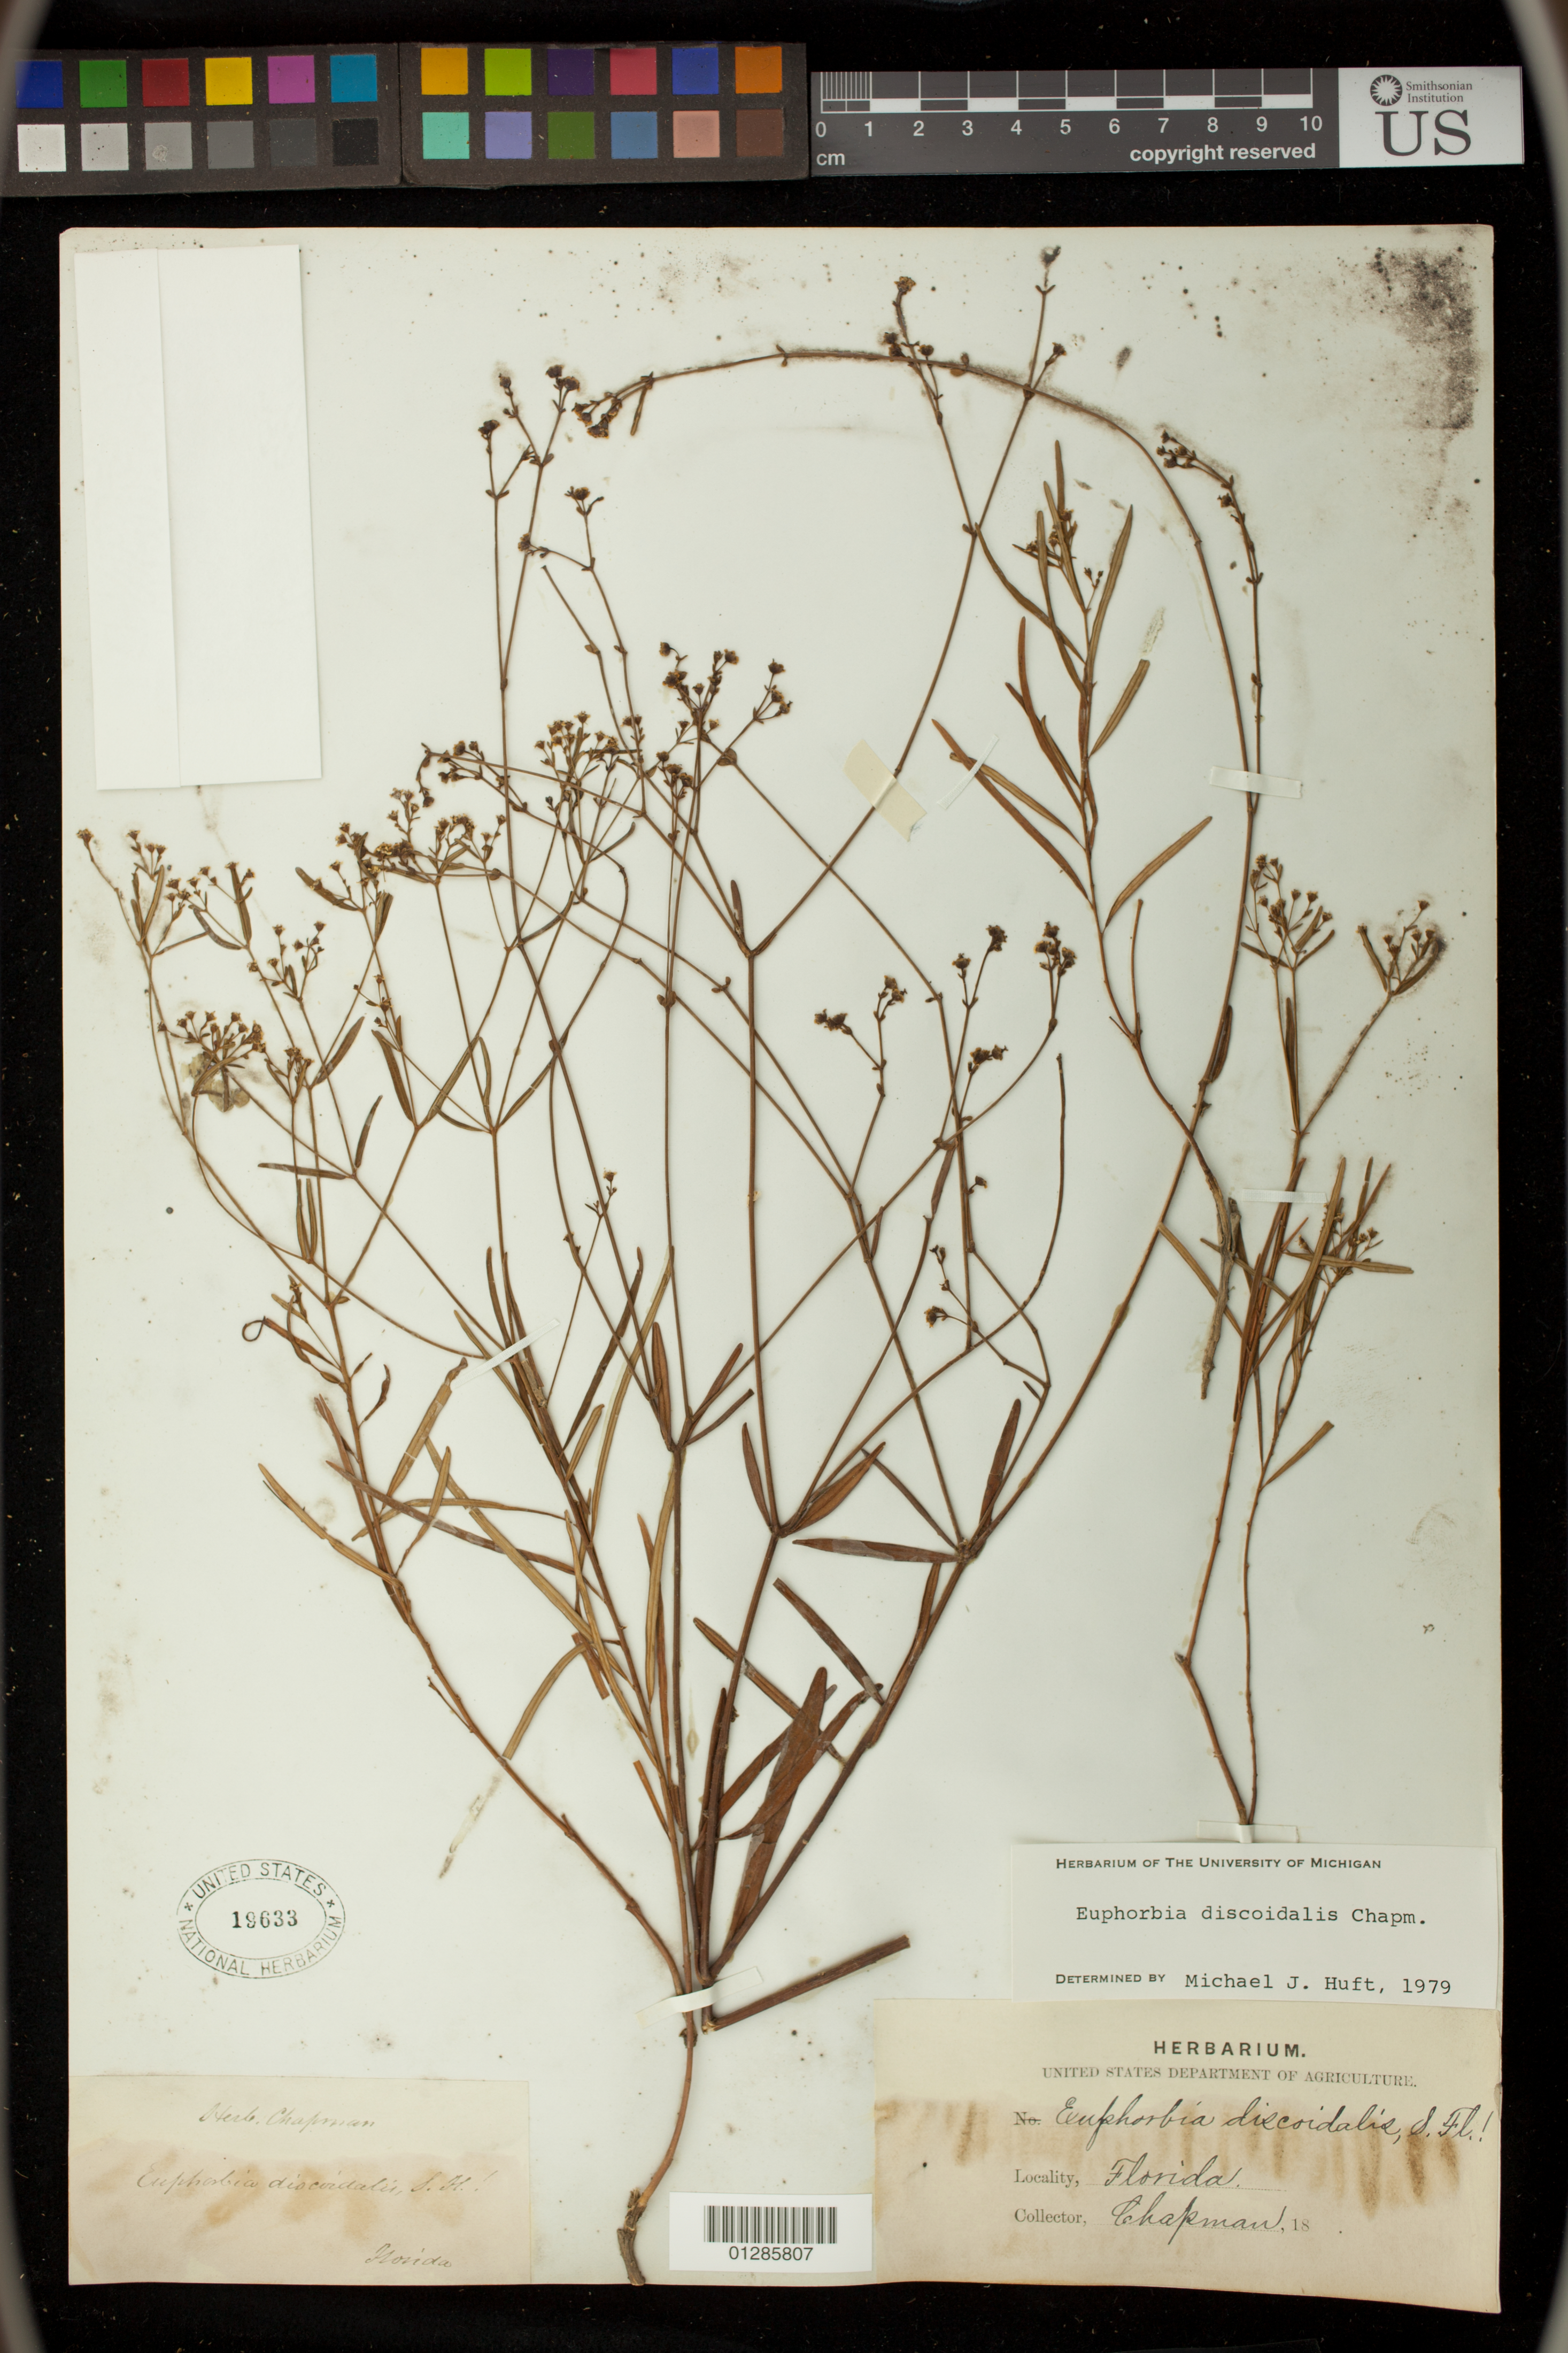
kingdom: Plantae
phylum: Tracheophyta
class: Magnoliopsida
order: Malpighiales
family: Euphorbiaceae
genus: Euphorbia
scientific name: Euphorbia discoidalis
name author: Chapm.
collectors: A. W. Chapman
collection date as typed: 18-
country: United States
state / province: Florida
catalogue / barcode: US 19633